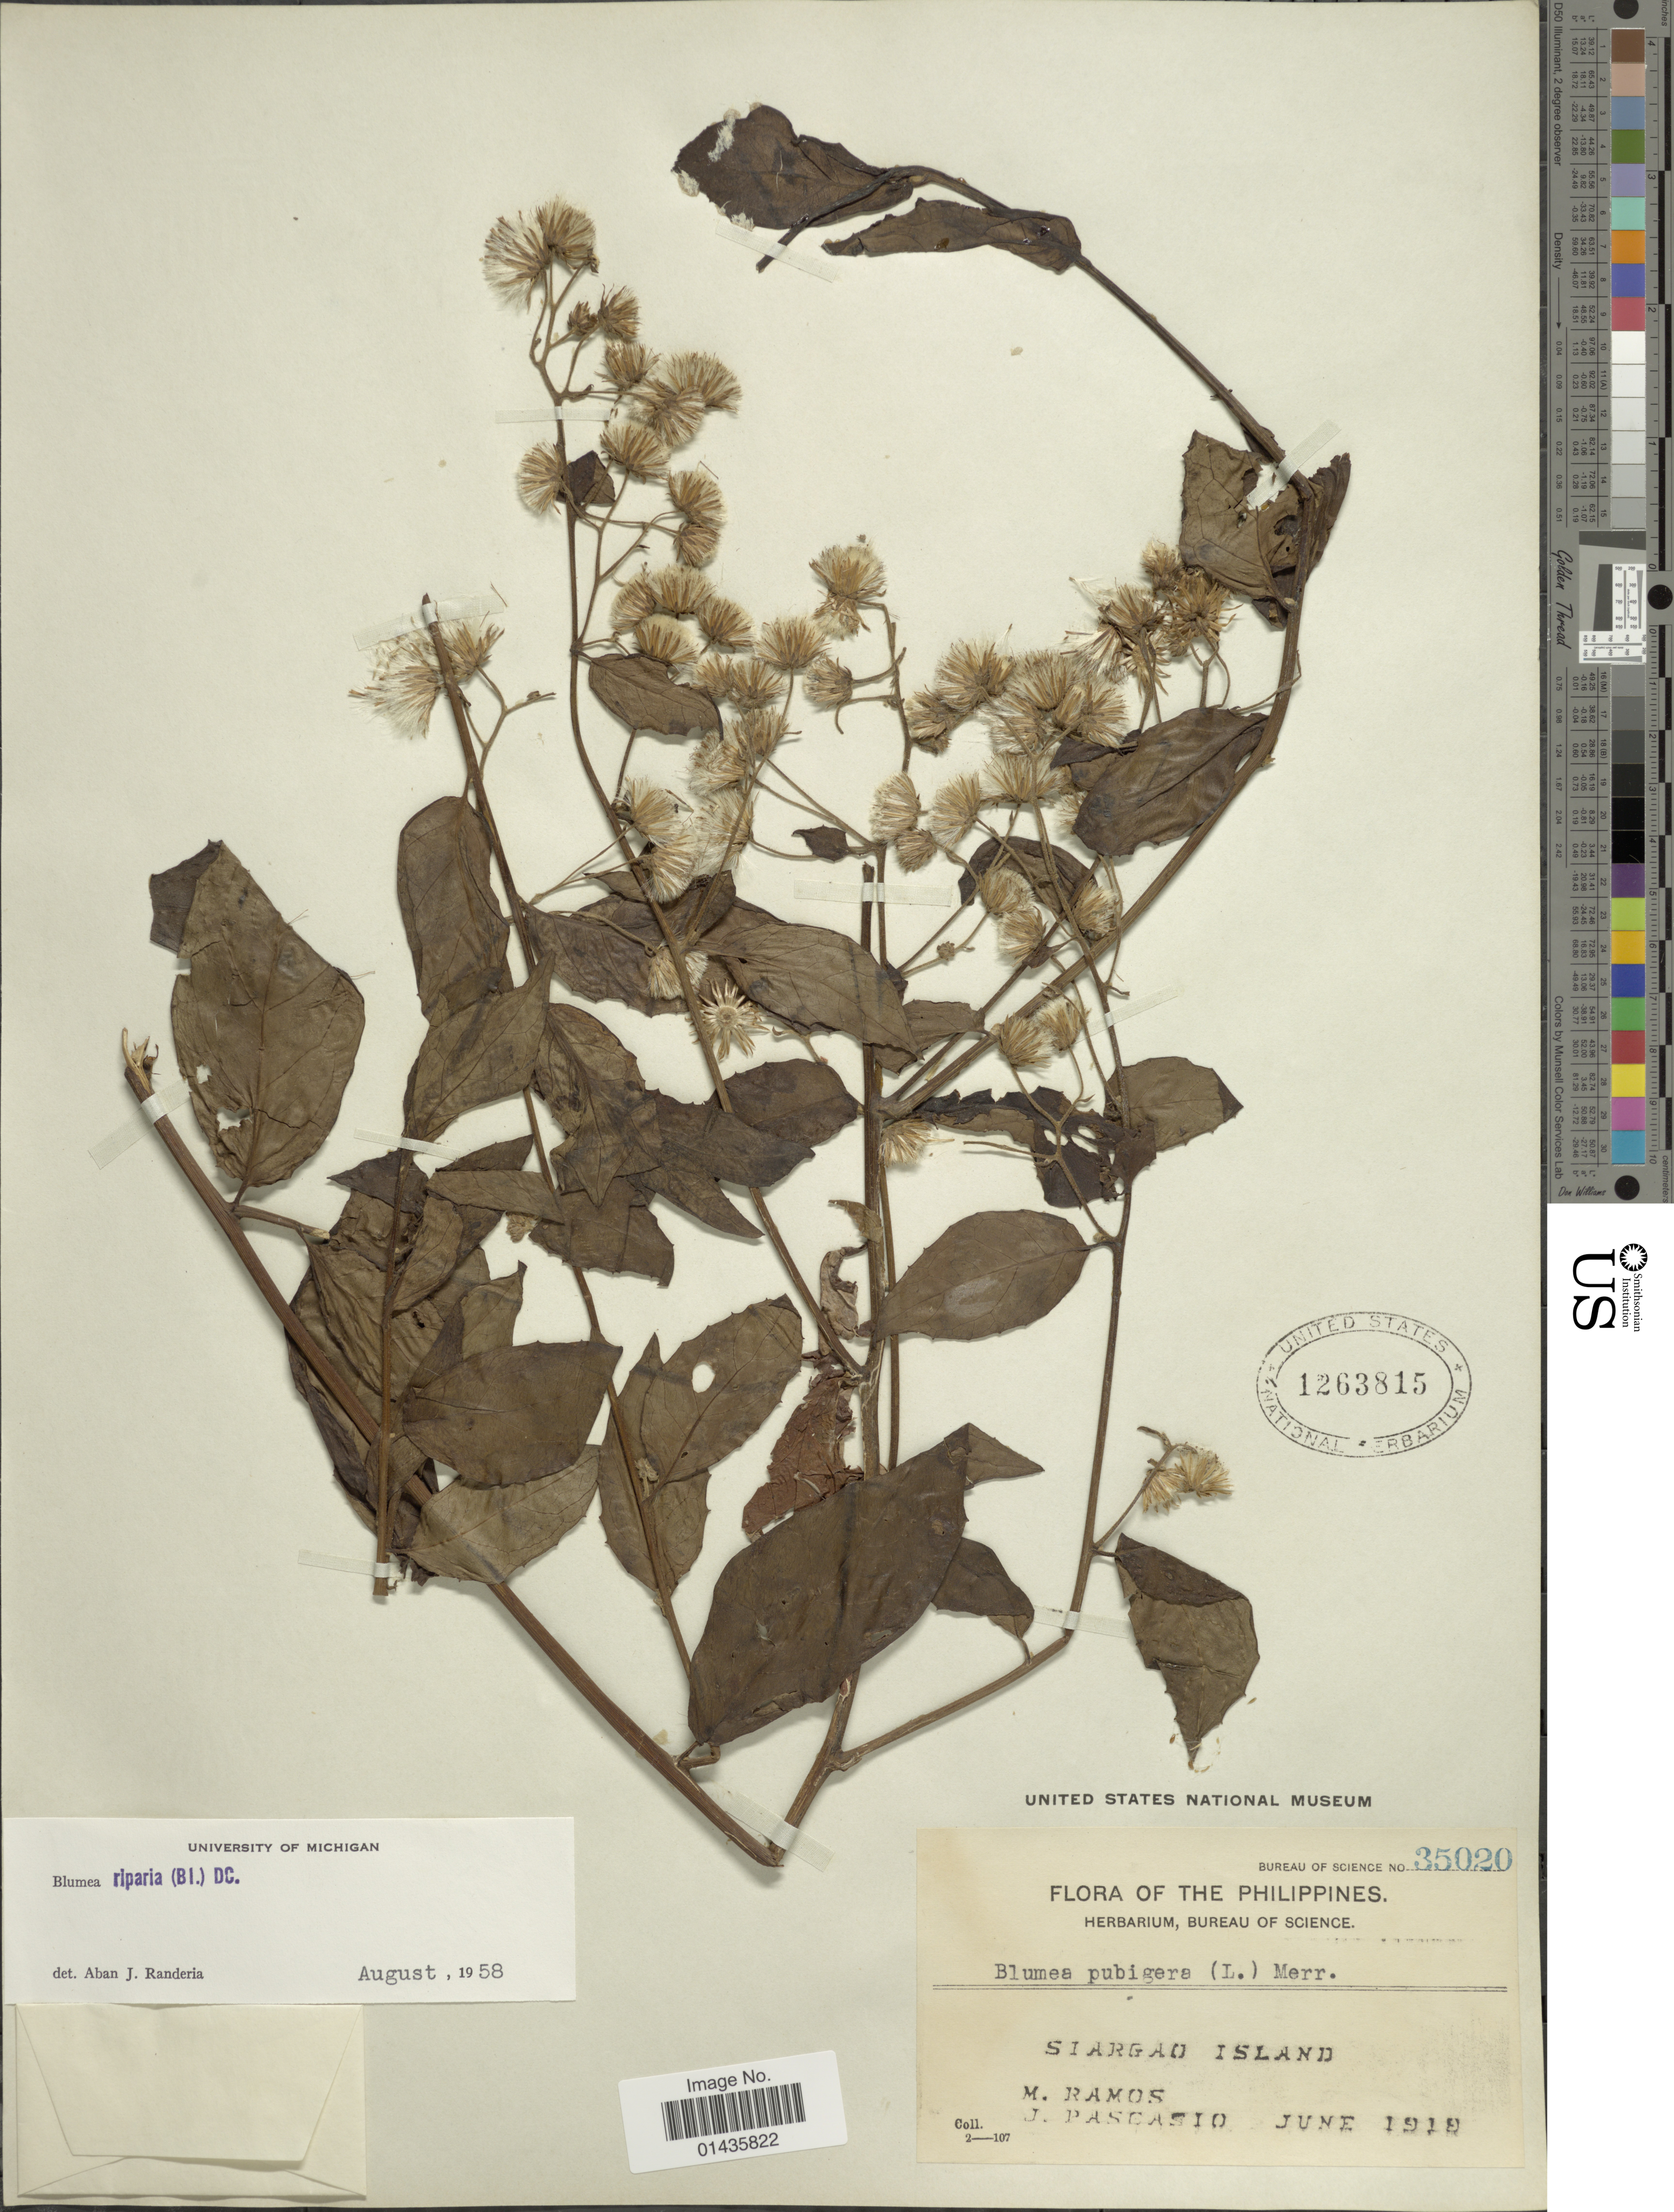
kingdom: Plantae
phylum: Tracheophyta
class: Magnoliopsida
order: Asterales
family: Asteraceae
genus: Blumea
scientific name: Blumea riparia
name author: (Blume) DC.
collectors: M. Ramos & J. Pascasio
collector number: Bureau of Science 35020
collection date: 1919-06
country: Philippines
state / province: Caraga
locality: Siargo Island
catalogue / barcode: US 1263815